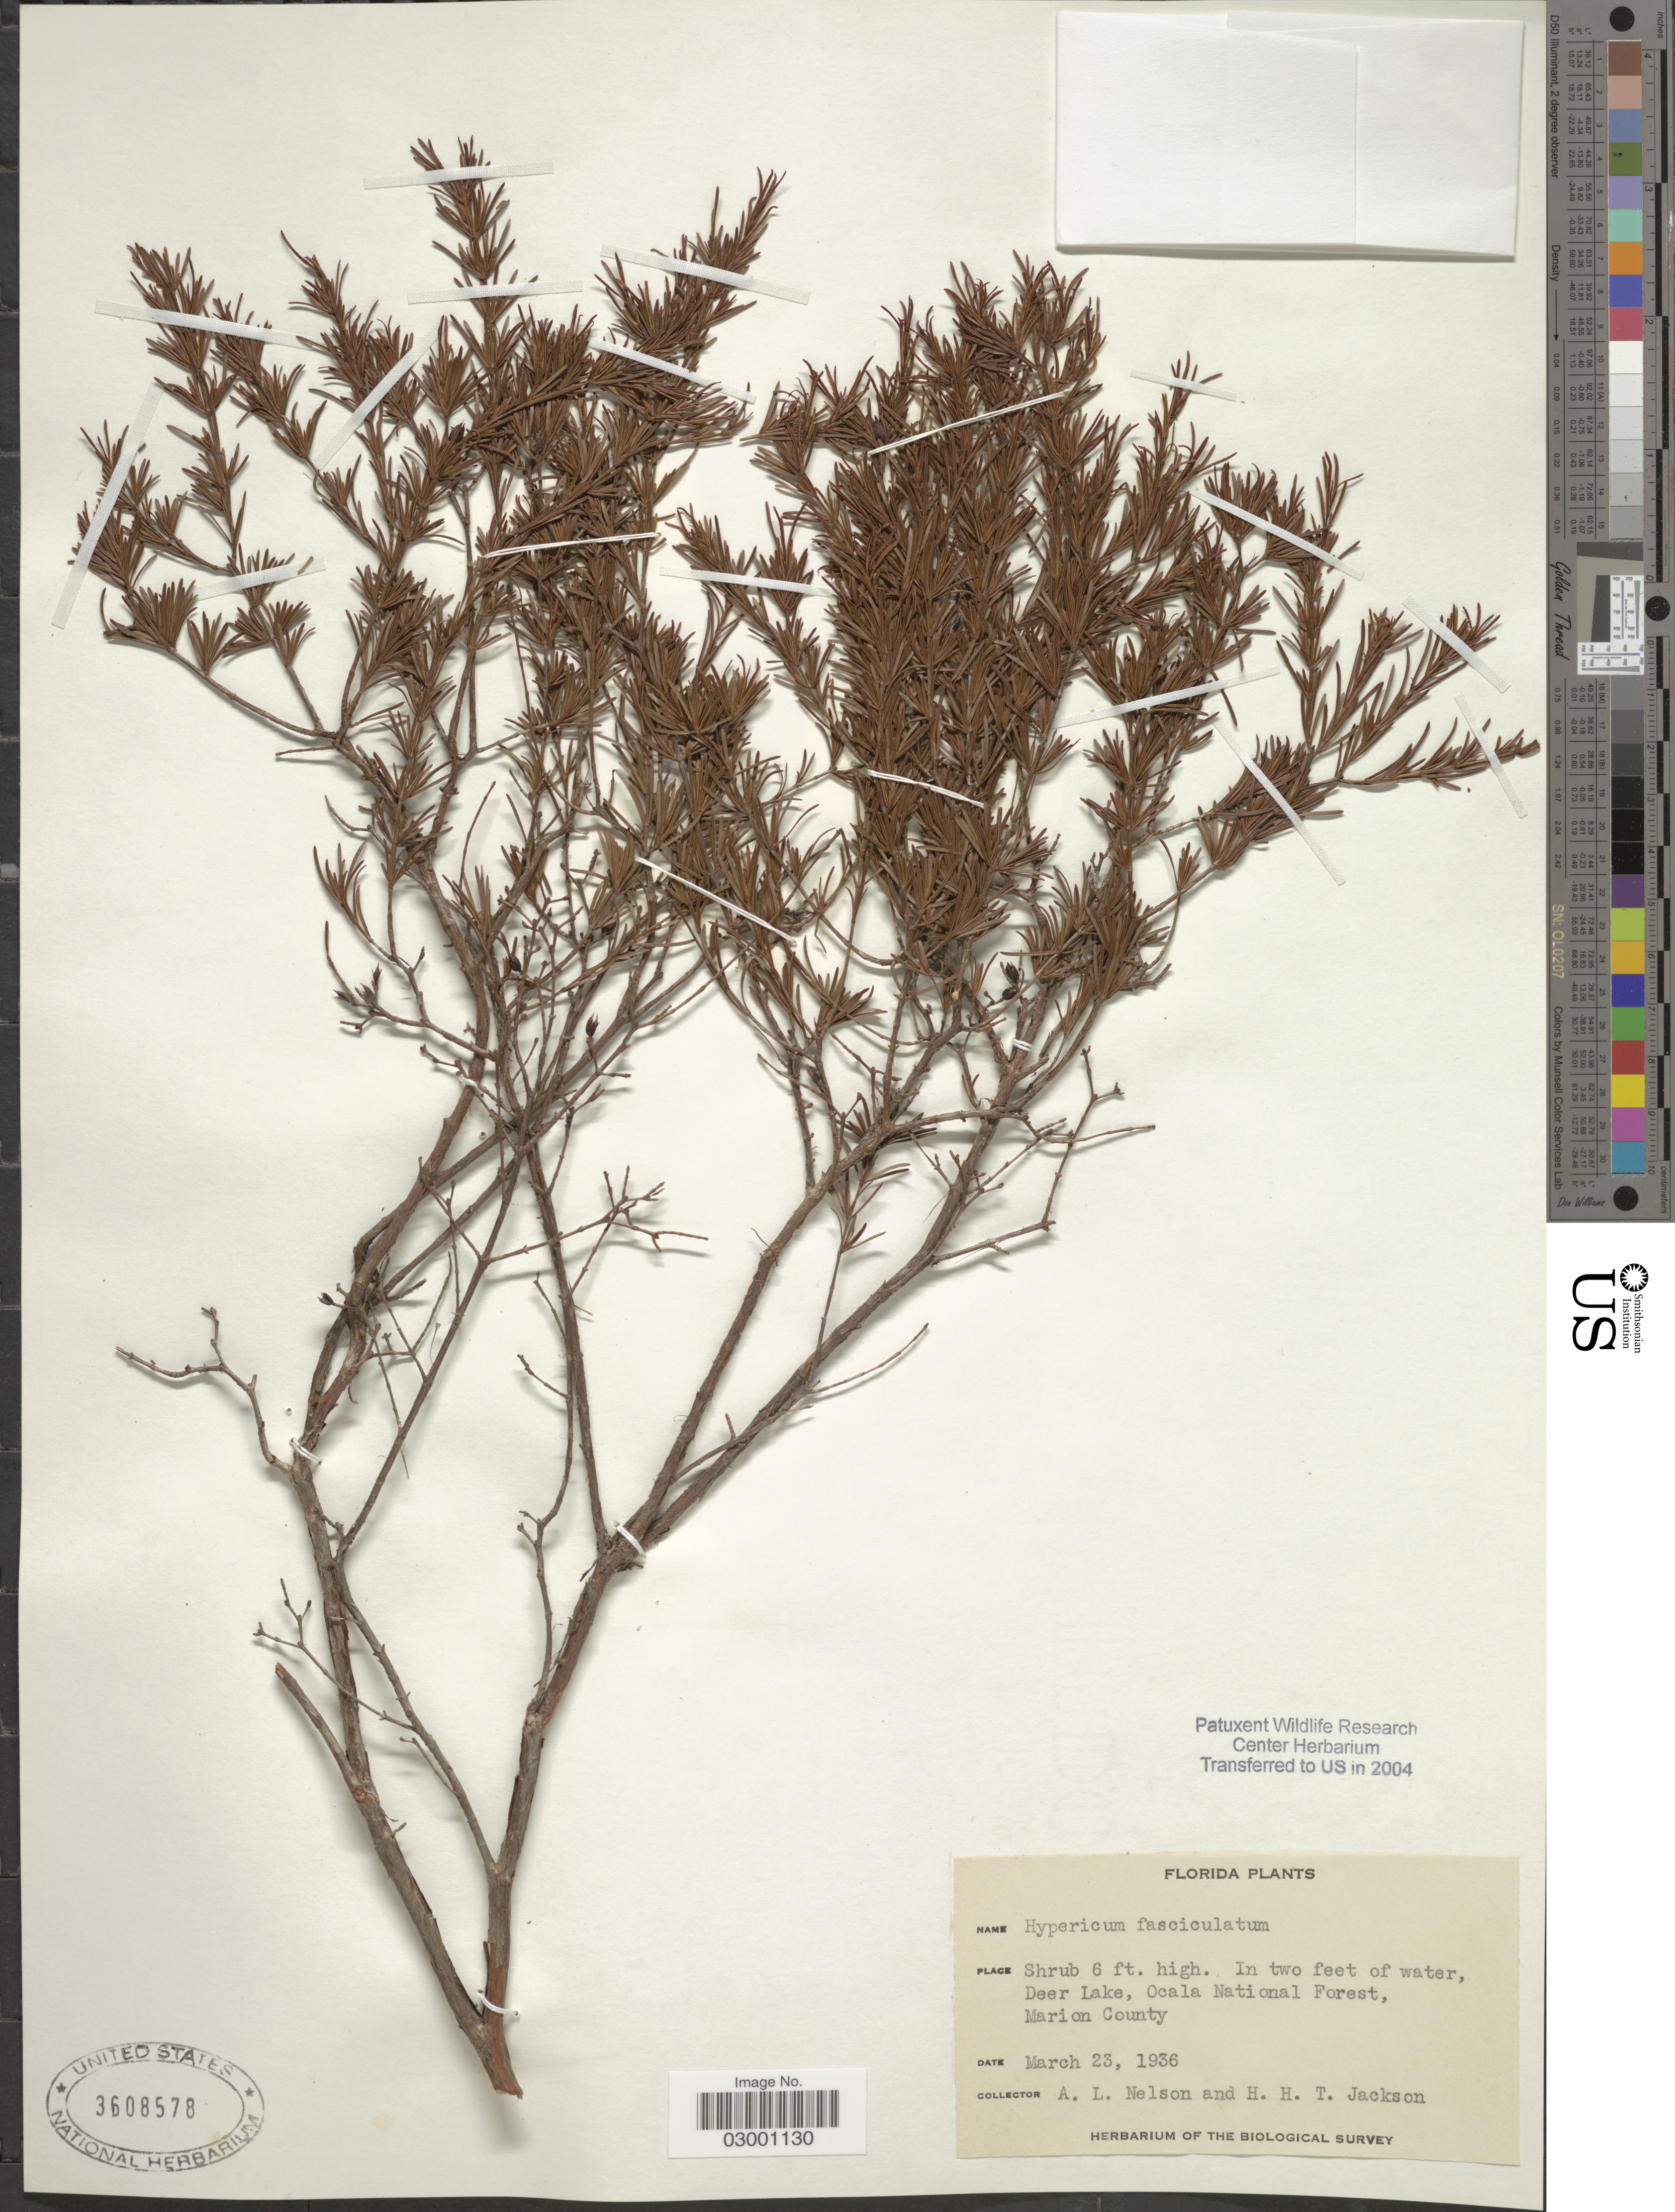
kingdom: Plantae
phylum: Tracheophyta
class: Magnoliopsida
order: Malpighiales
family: Hypericaceae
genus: Hypericum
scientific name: Hypericum fasciculatum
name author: Lam.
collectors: A. L. Nelson & H. Jackson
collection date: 1936-03-23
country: United States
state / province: Florida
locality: In two feet of water Deer Lake, Ocala National Forest, Marion County.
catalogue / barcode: US 3608578